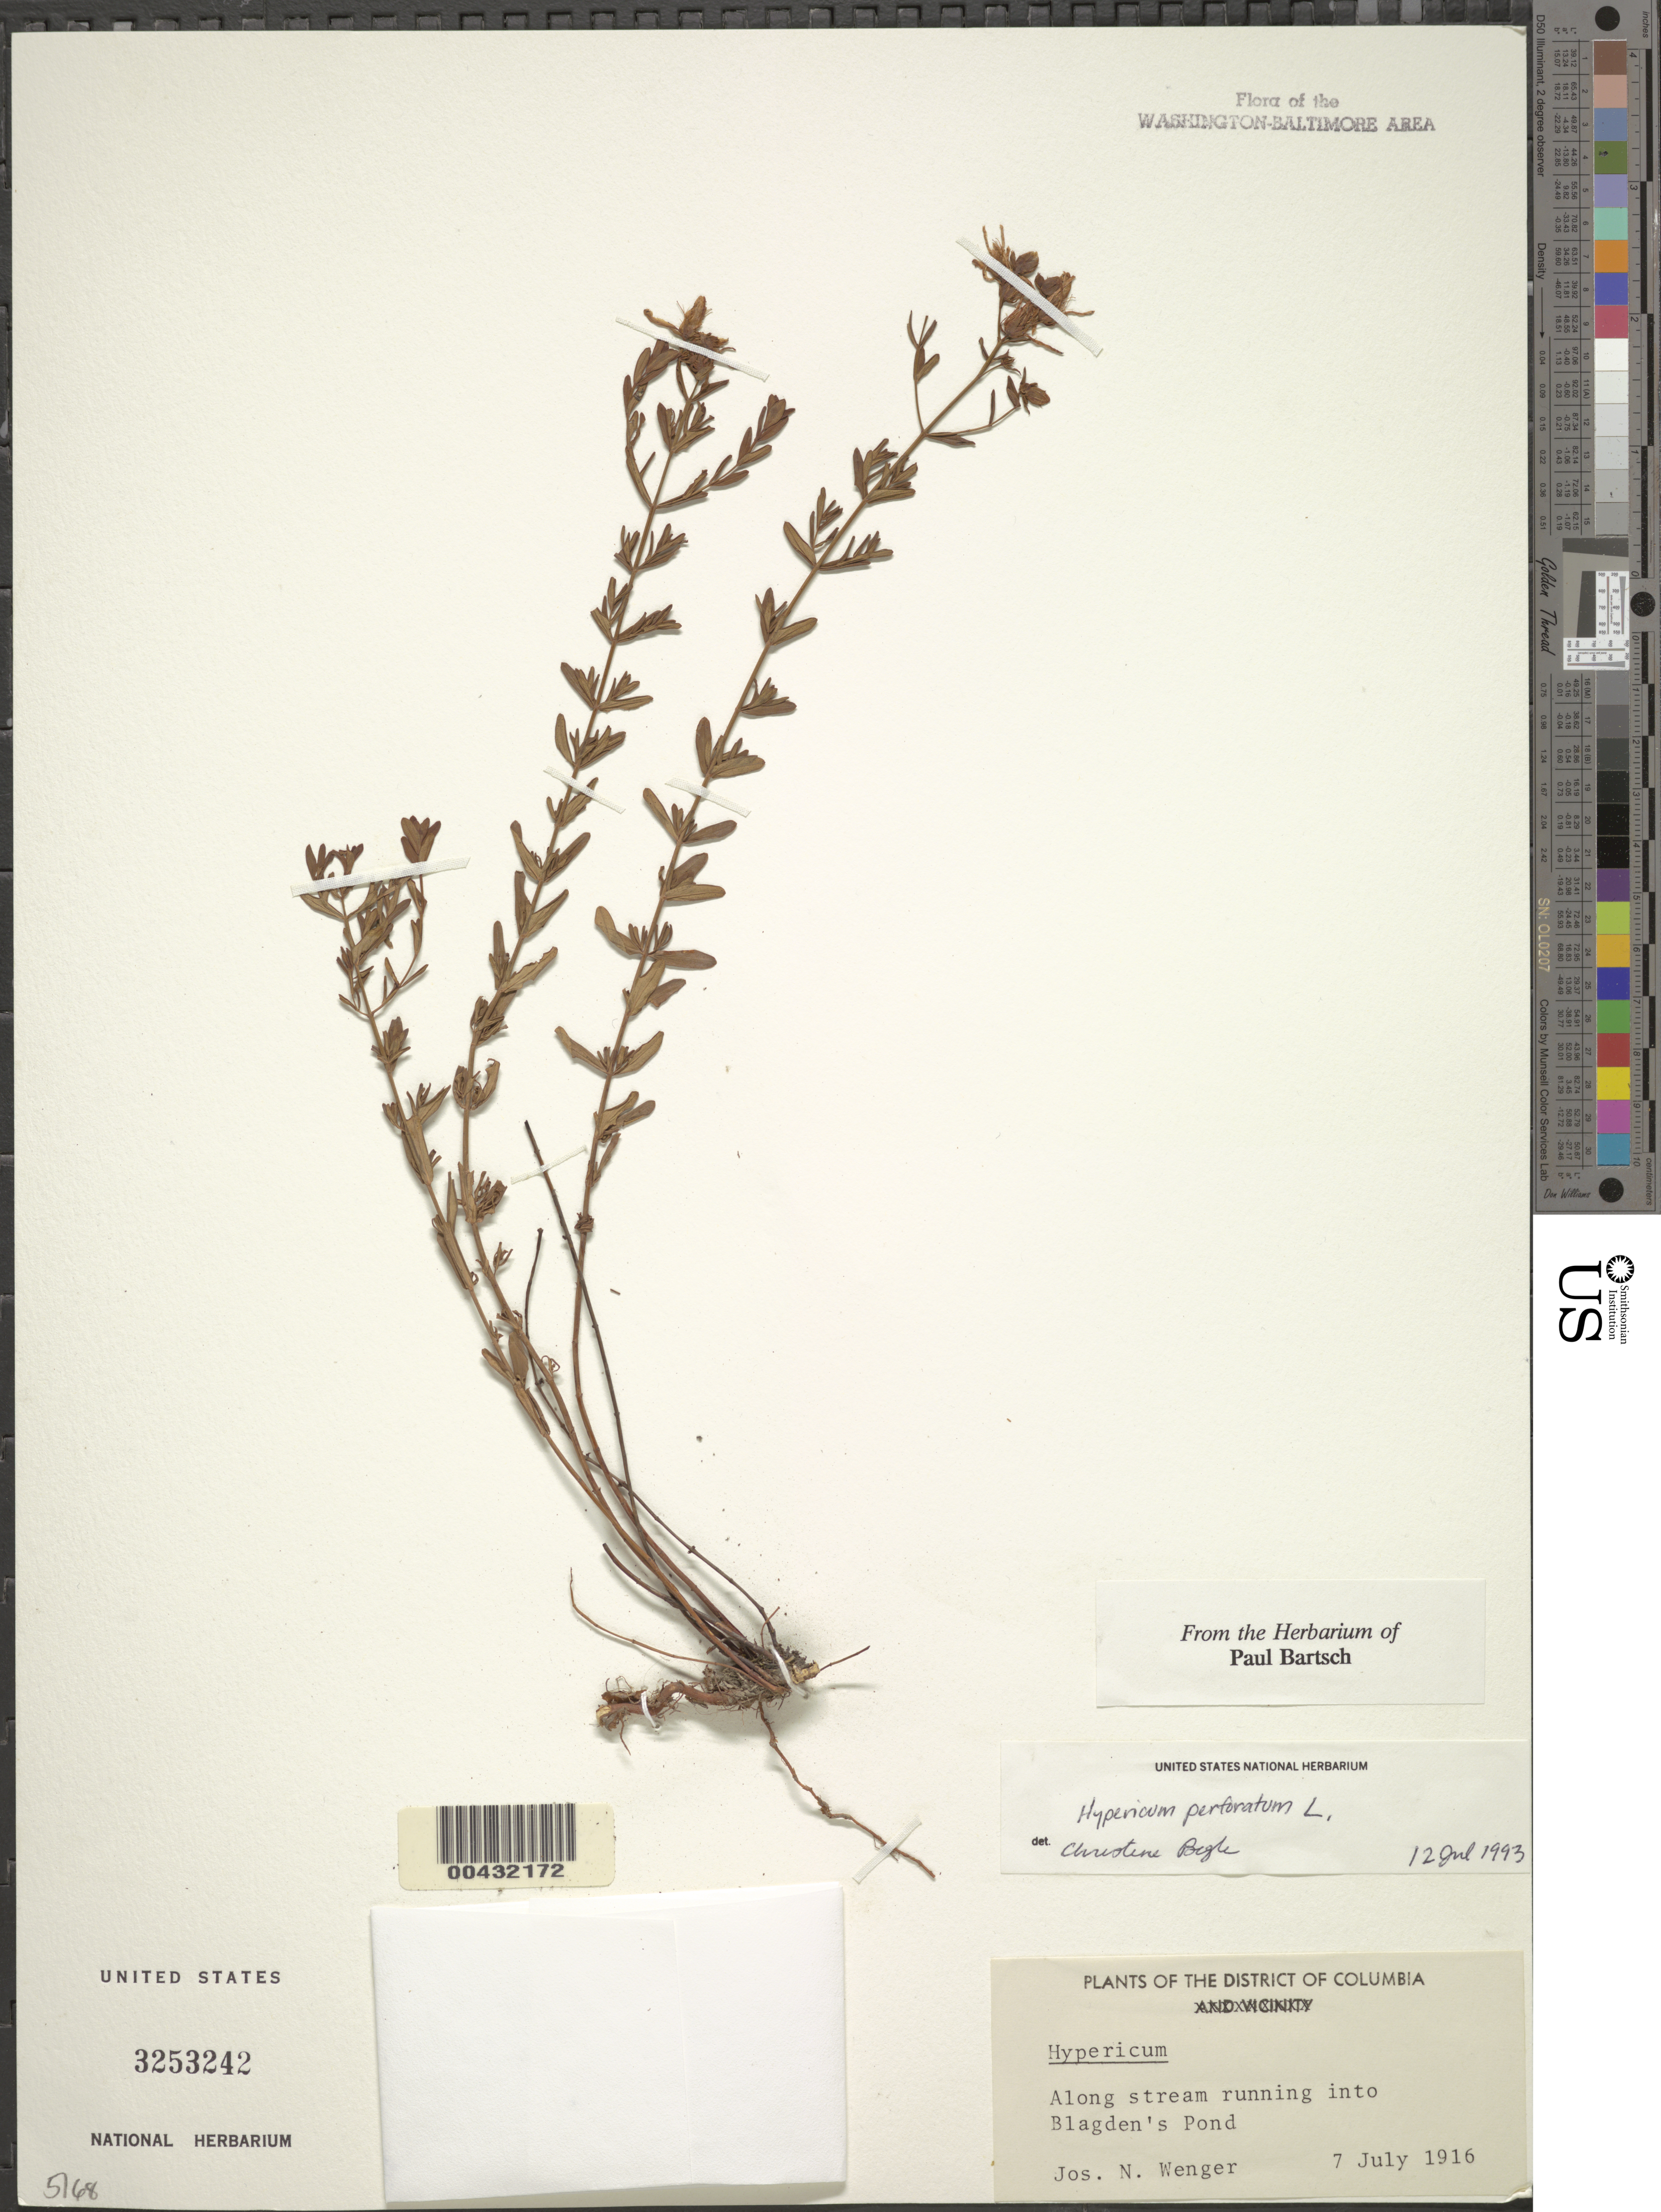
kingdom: Plantae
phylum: Tracheophyta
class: Magnoliopsida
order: Malpighiales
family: Hypericaceae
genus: Hypericum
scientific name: Hypericum perforatum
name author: L.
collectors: J. Wenger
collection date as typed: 07 Jul 1916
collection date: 1916-07-07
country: United States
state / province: District of Columbia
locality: Blagden's Pond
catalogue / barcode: US 3253242